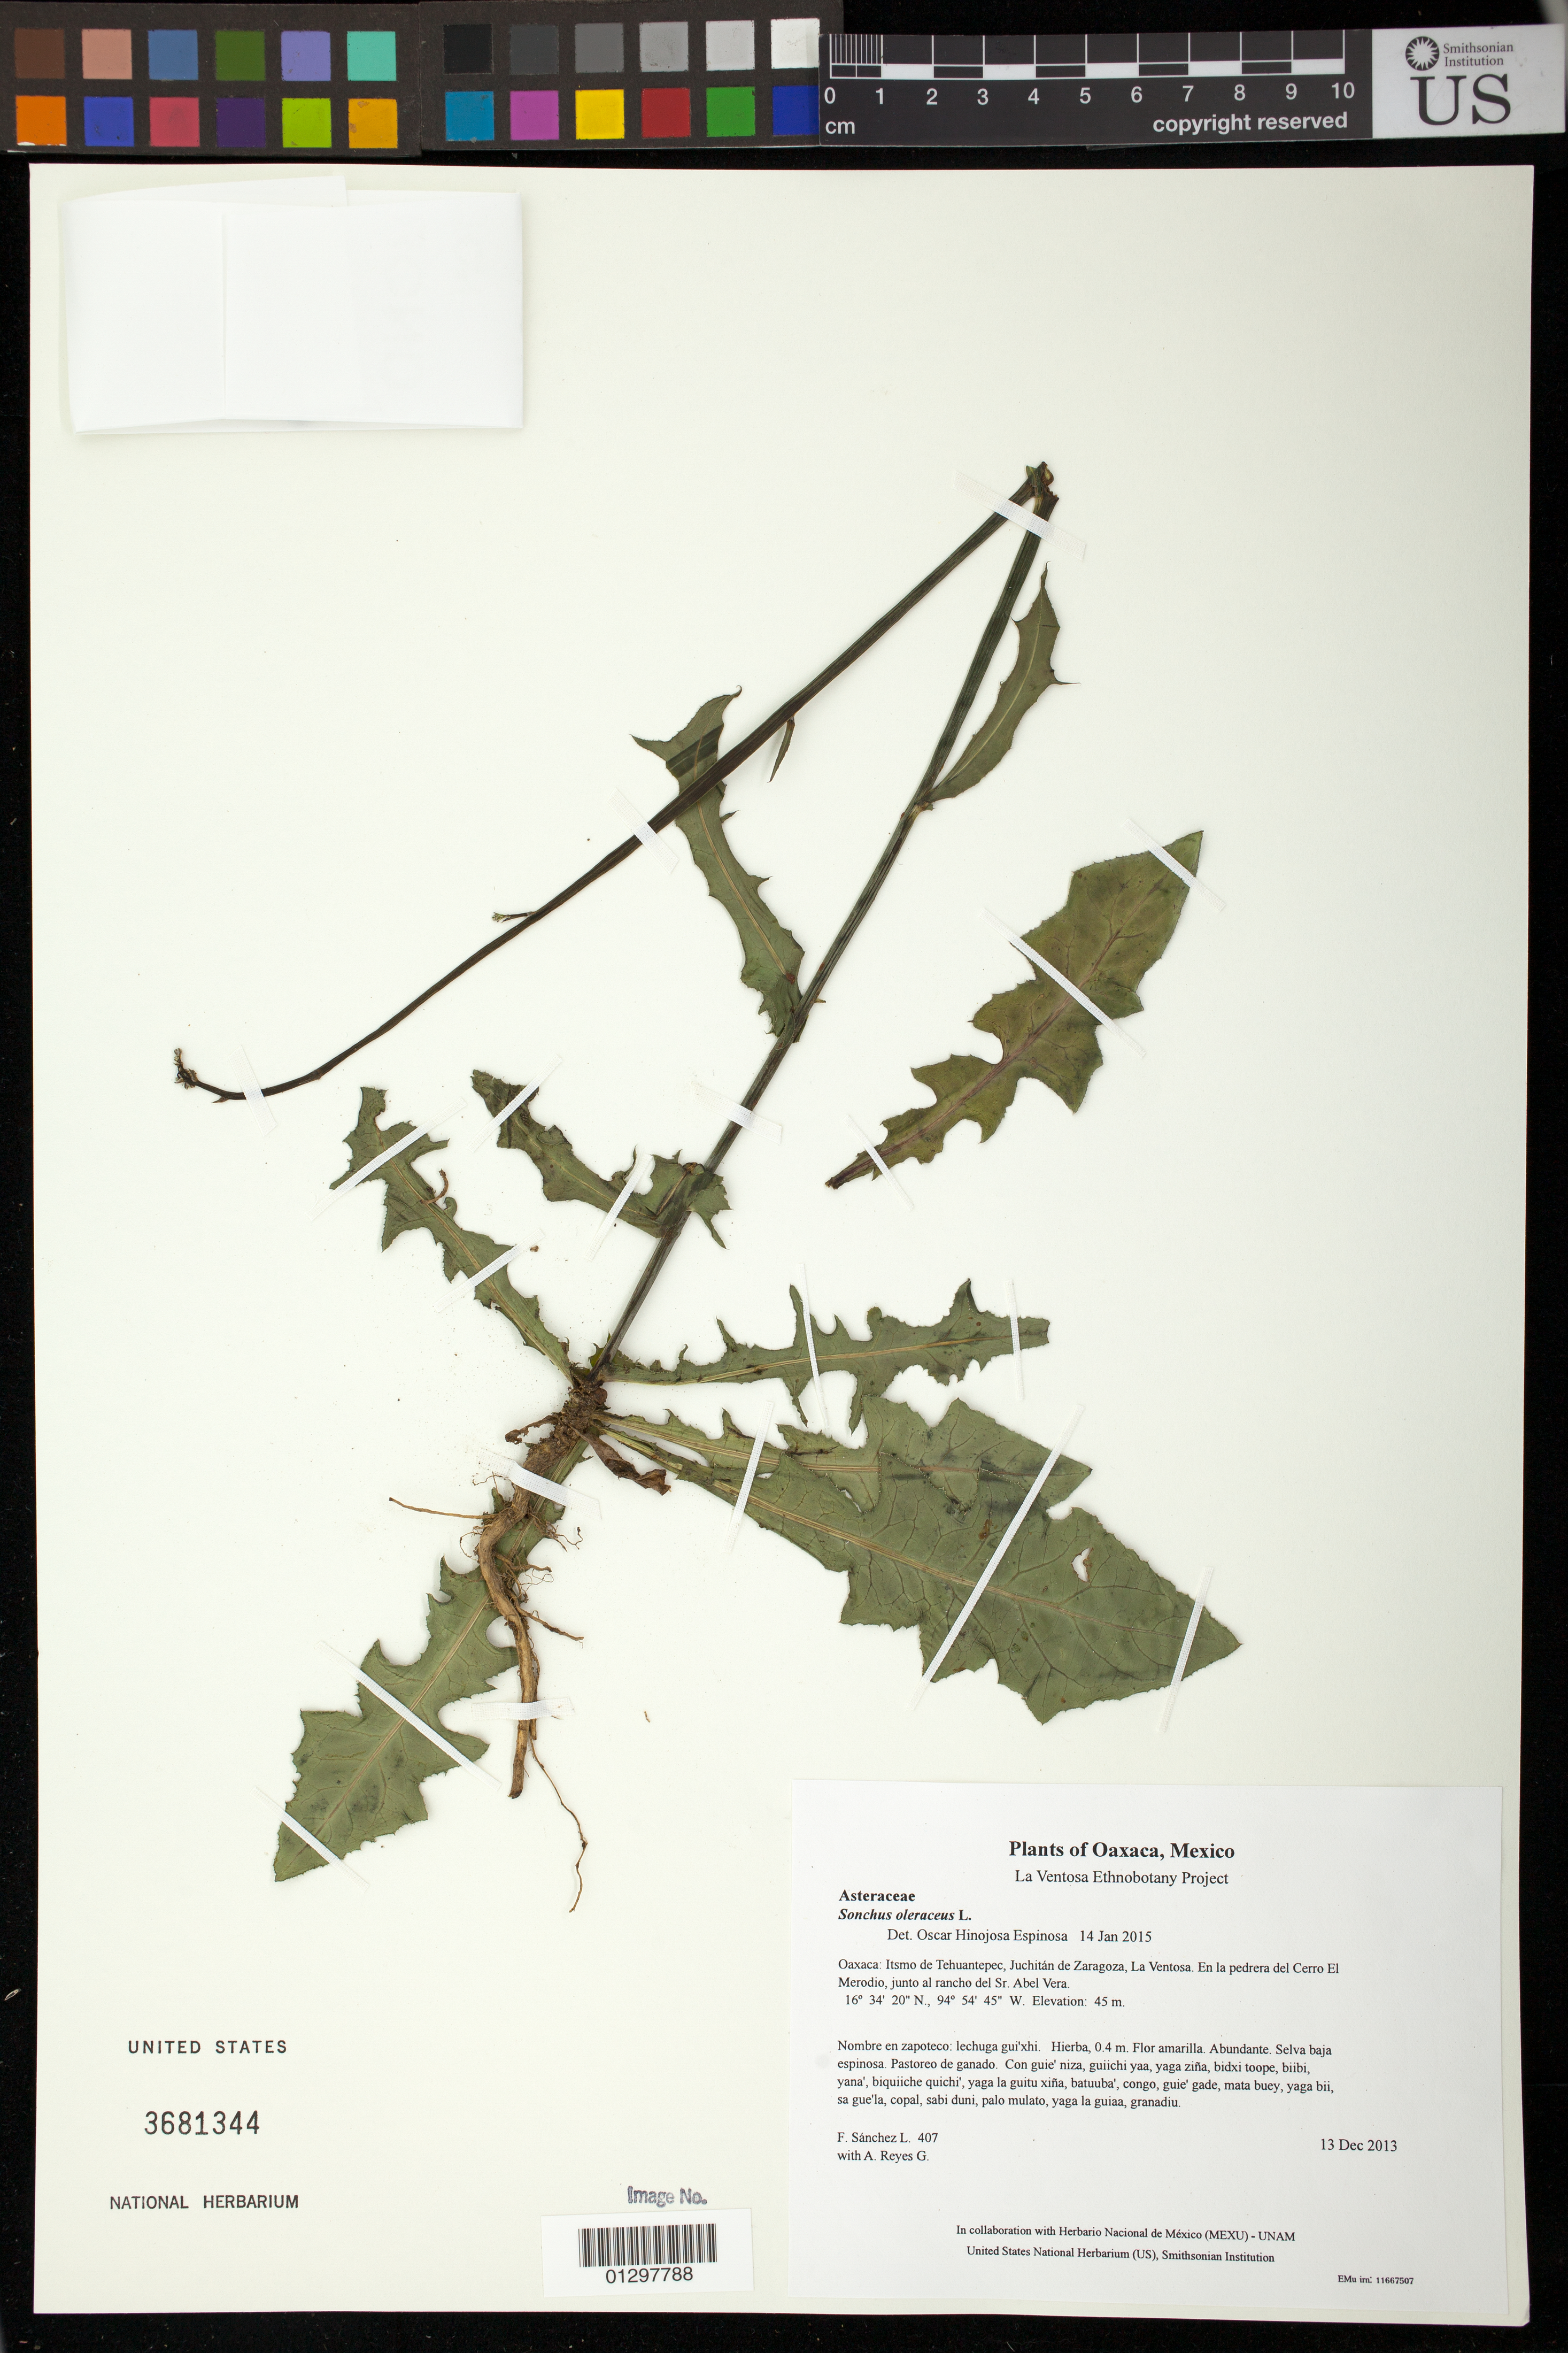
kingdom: Plantae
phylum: Tracheophyta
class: Magnoliopsida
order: Asterales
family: Asteraceae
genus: Sonchus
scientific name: Sonchus oleraceus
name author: L.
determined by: Hinojosa E., O.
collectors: F. Sánchez L. & A. Reyes G.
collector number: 407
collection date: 2013-12-13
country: Mexico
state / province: Oaxaca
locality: Itsmo de Tehuantepec, Juchitán de Zaragoza, La Ventosa. En la pedrera del Cerro El Merodio, junto al rancho del Sr. Abel Vera.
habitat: Selva baja espinosa. Pastoreo de ganado.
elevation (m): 45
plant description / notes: JEBOT, MEXU, SERO, US; Guixi bandaga. 0.4 m. Guie' naguchi. Stale.; lechuga de monte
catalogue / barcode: US 3681344